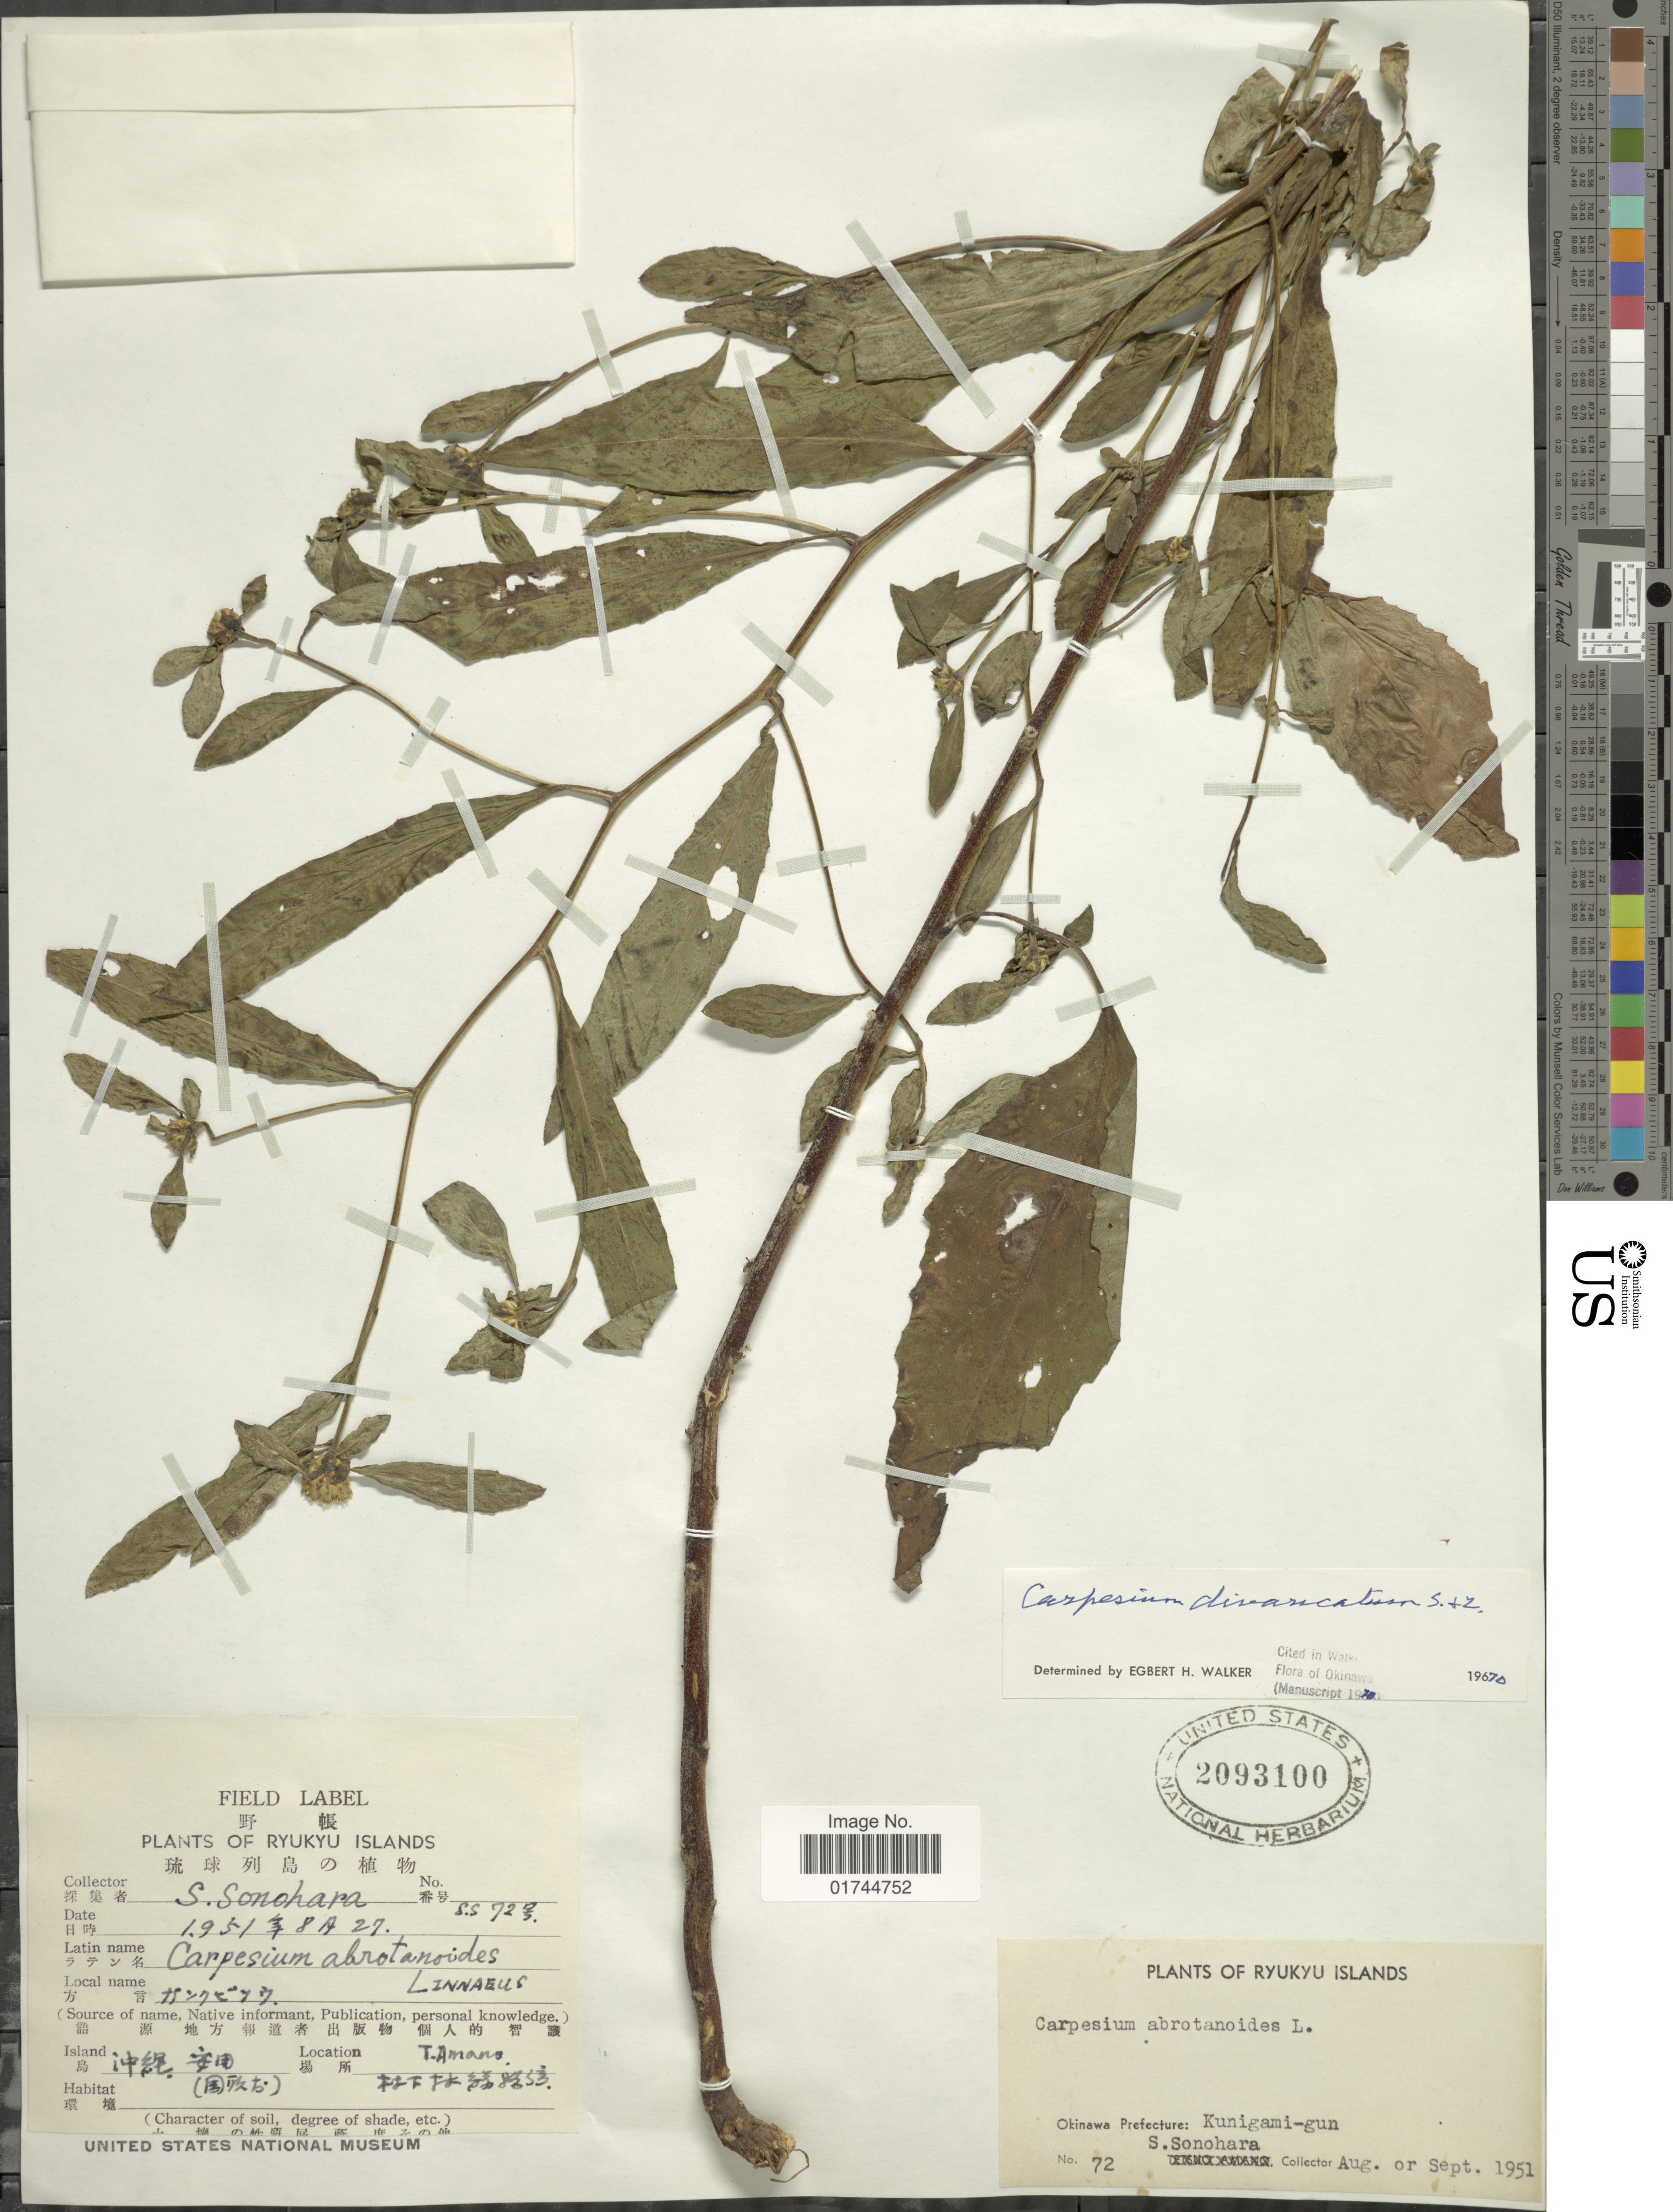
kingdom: Plantae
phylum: Tracheophyta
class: Magnoliopsida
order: Asterales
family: Asteraceae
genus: Carpesium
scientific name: Carpesium divarticatum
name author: Siebold & Zucc.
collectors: S. Sonohara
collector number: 72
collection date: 1951-08-27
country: Japan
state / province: Okinawa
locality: Ryukyu Islands, Okinawa Prefecture: Kunigami-gun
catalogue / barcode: US 2093100